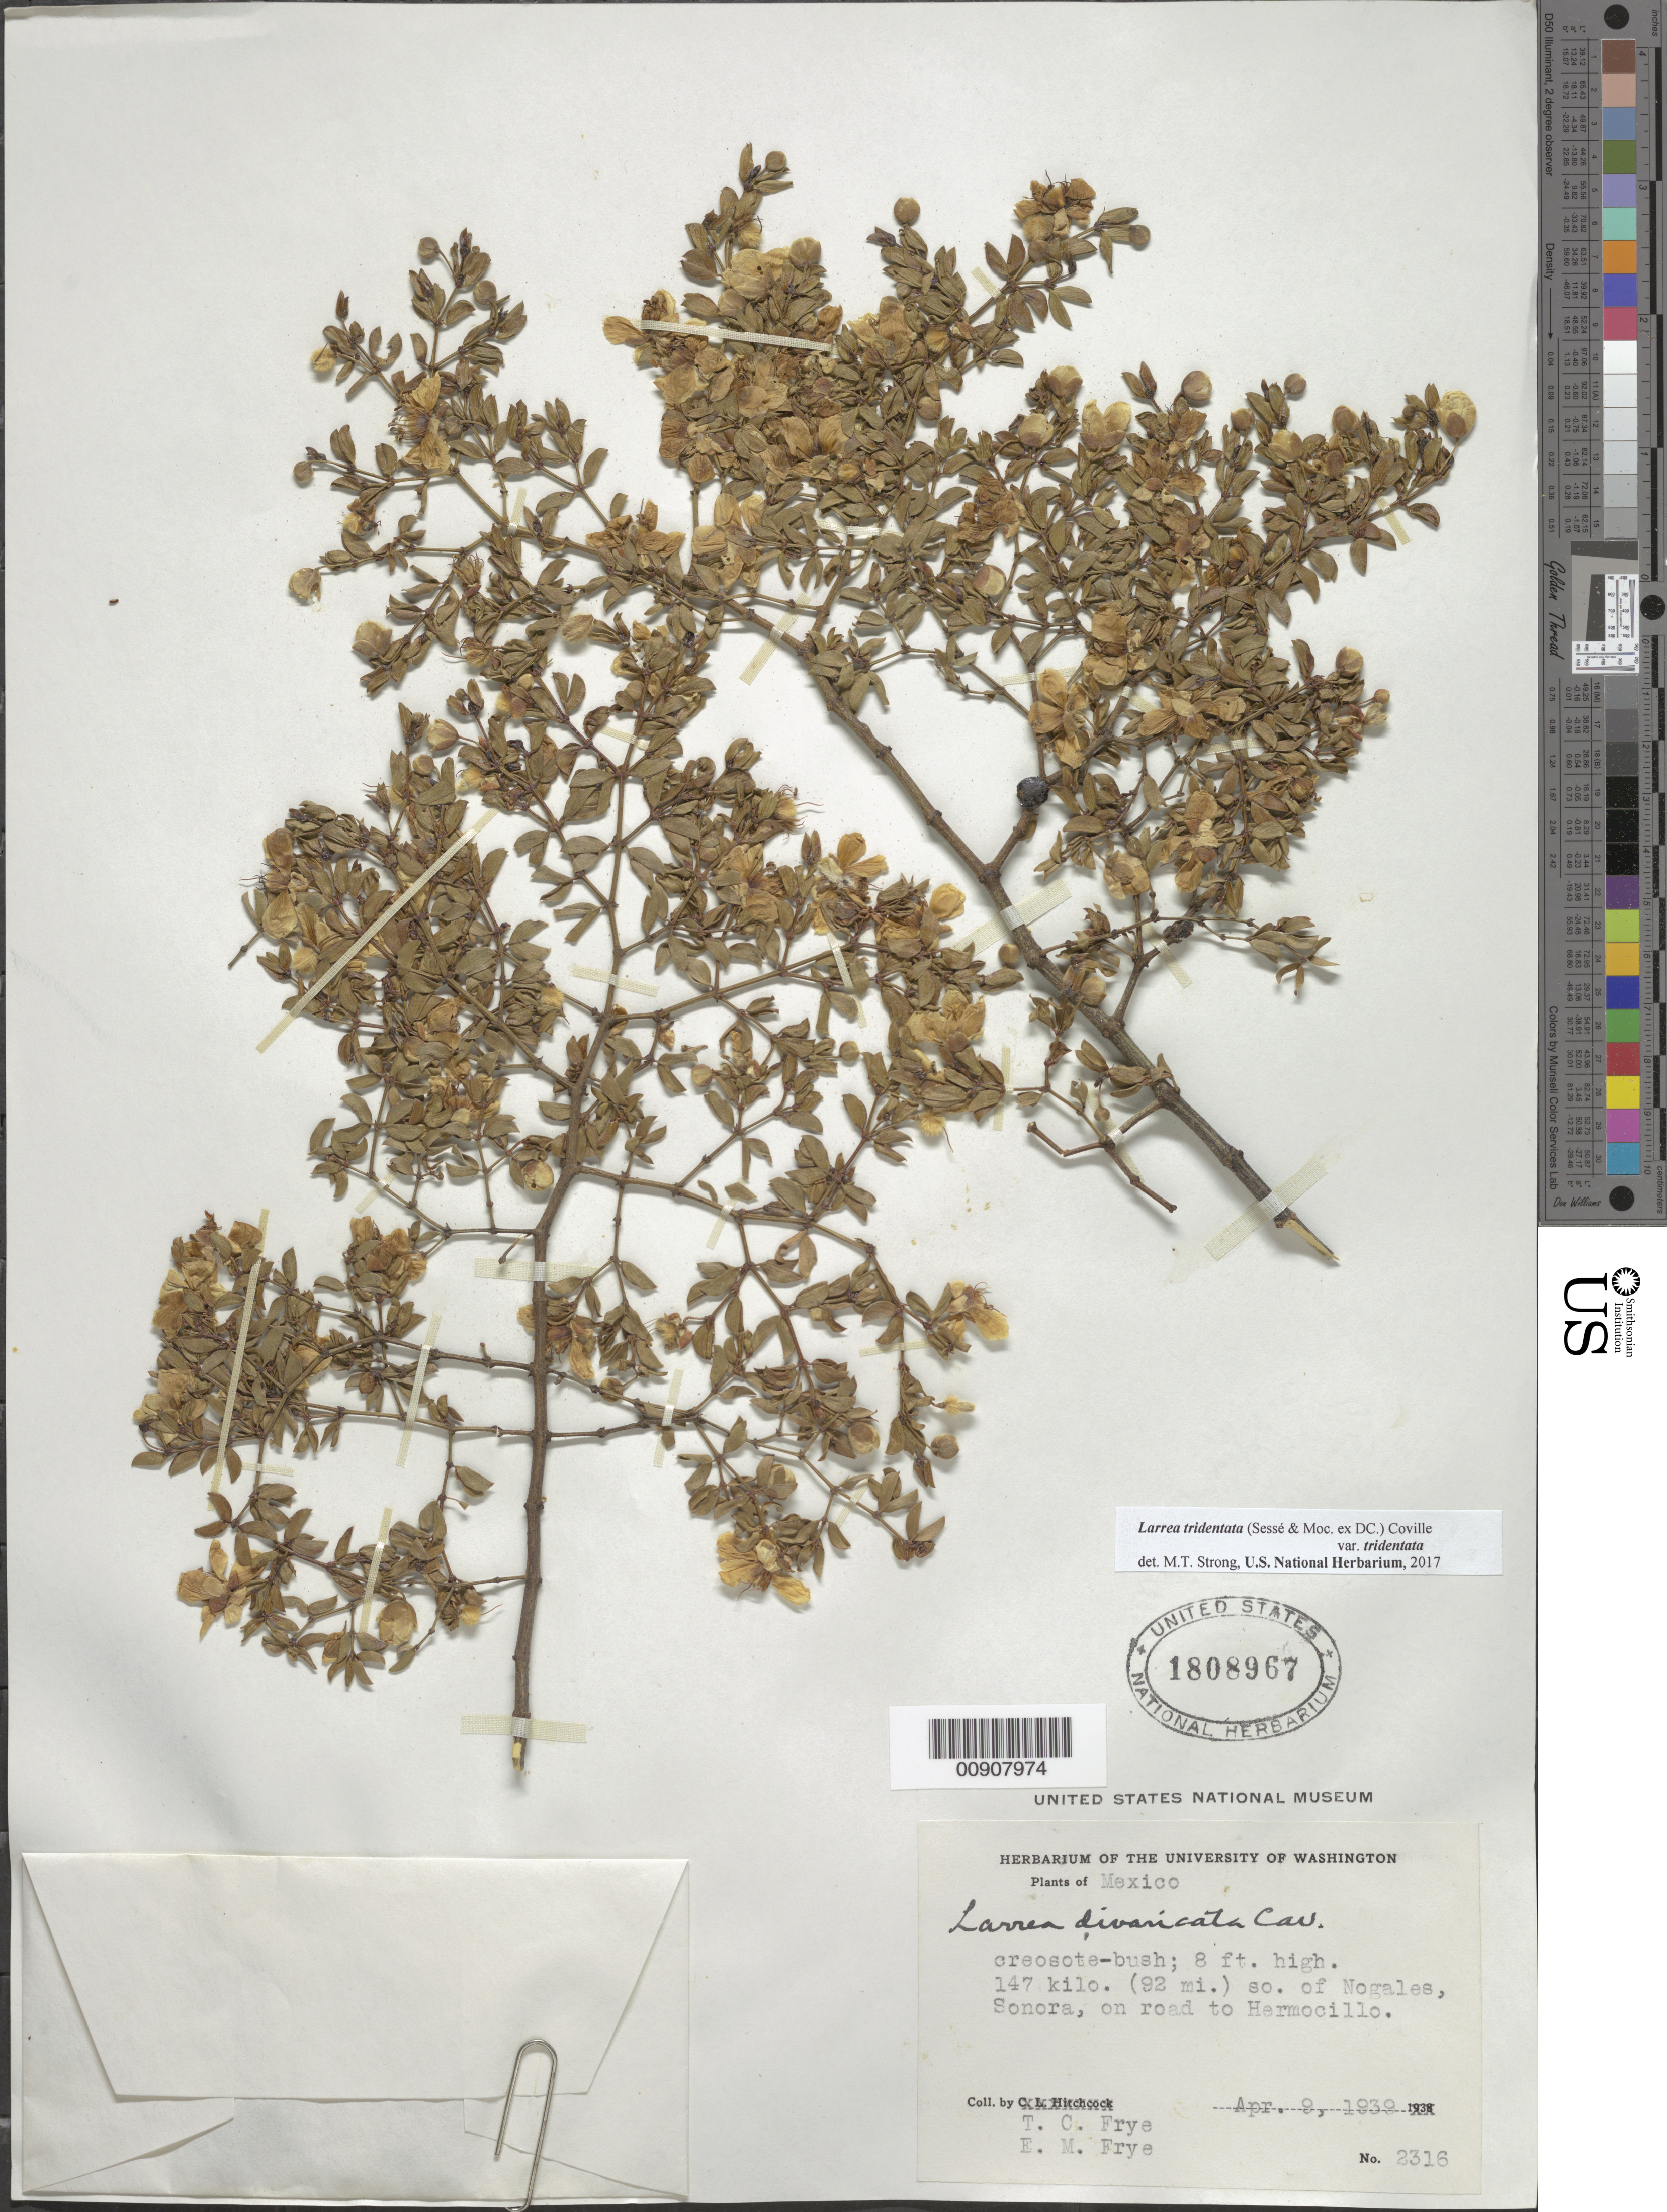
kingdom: Plantae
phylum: Tracheophyta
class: Magnoliopsida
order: Zygophyllales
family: Zygophyllaceae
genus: Larrea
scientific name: Larrea tridentata var. tridentata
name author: (Sessé & Moc. ex DC.) Coville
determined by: Strong, M. T., (US), Smithsonian Institution - National Museum of Natural History (UNITED STATES)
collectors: T. C. Frye & E. Frye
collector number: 2316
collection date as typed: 09 Apr 1939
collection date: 1939-04-09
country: Mexico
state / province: Sonora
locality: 147 kilo. (92 mi.) so. of Nogales, Sonora, on road to Hermosillo.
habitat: Creosote-bush.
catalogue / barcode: US 1808967